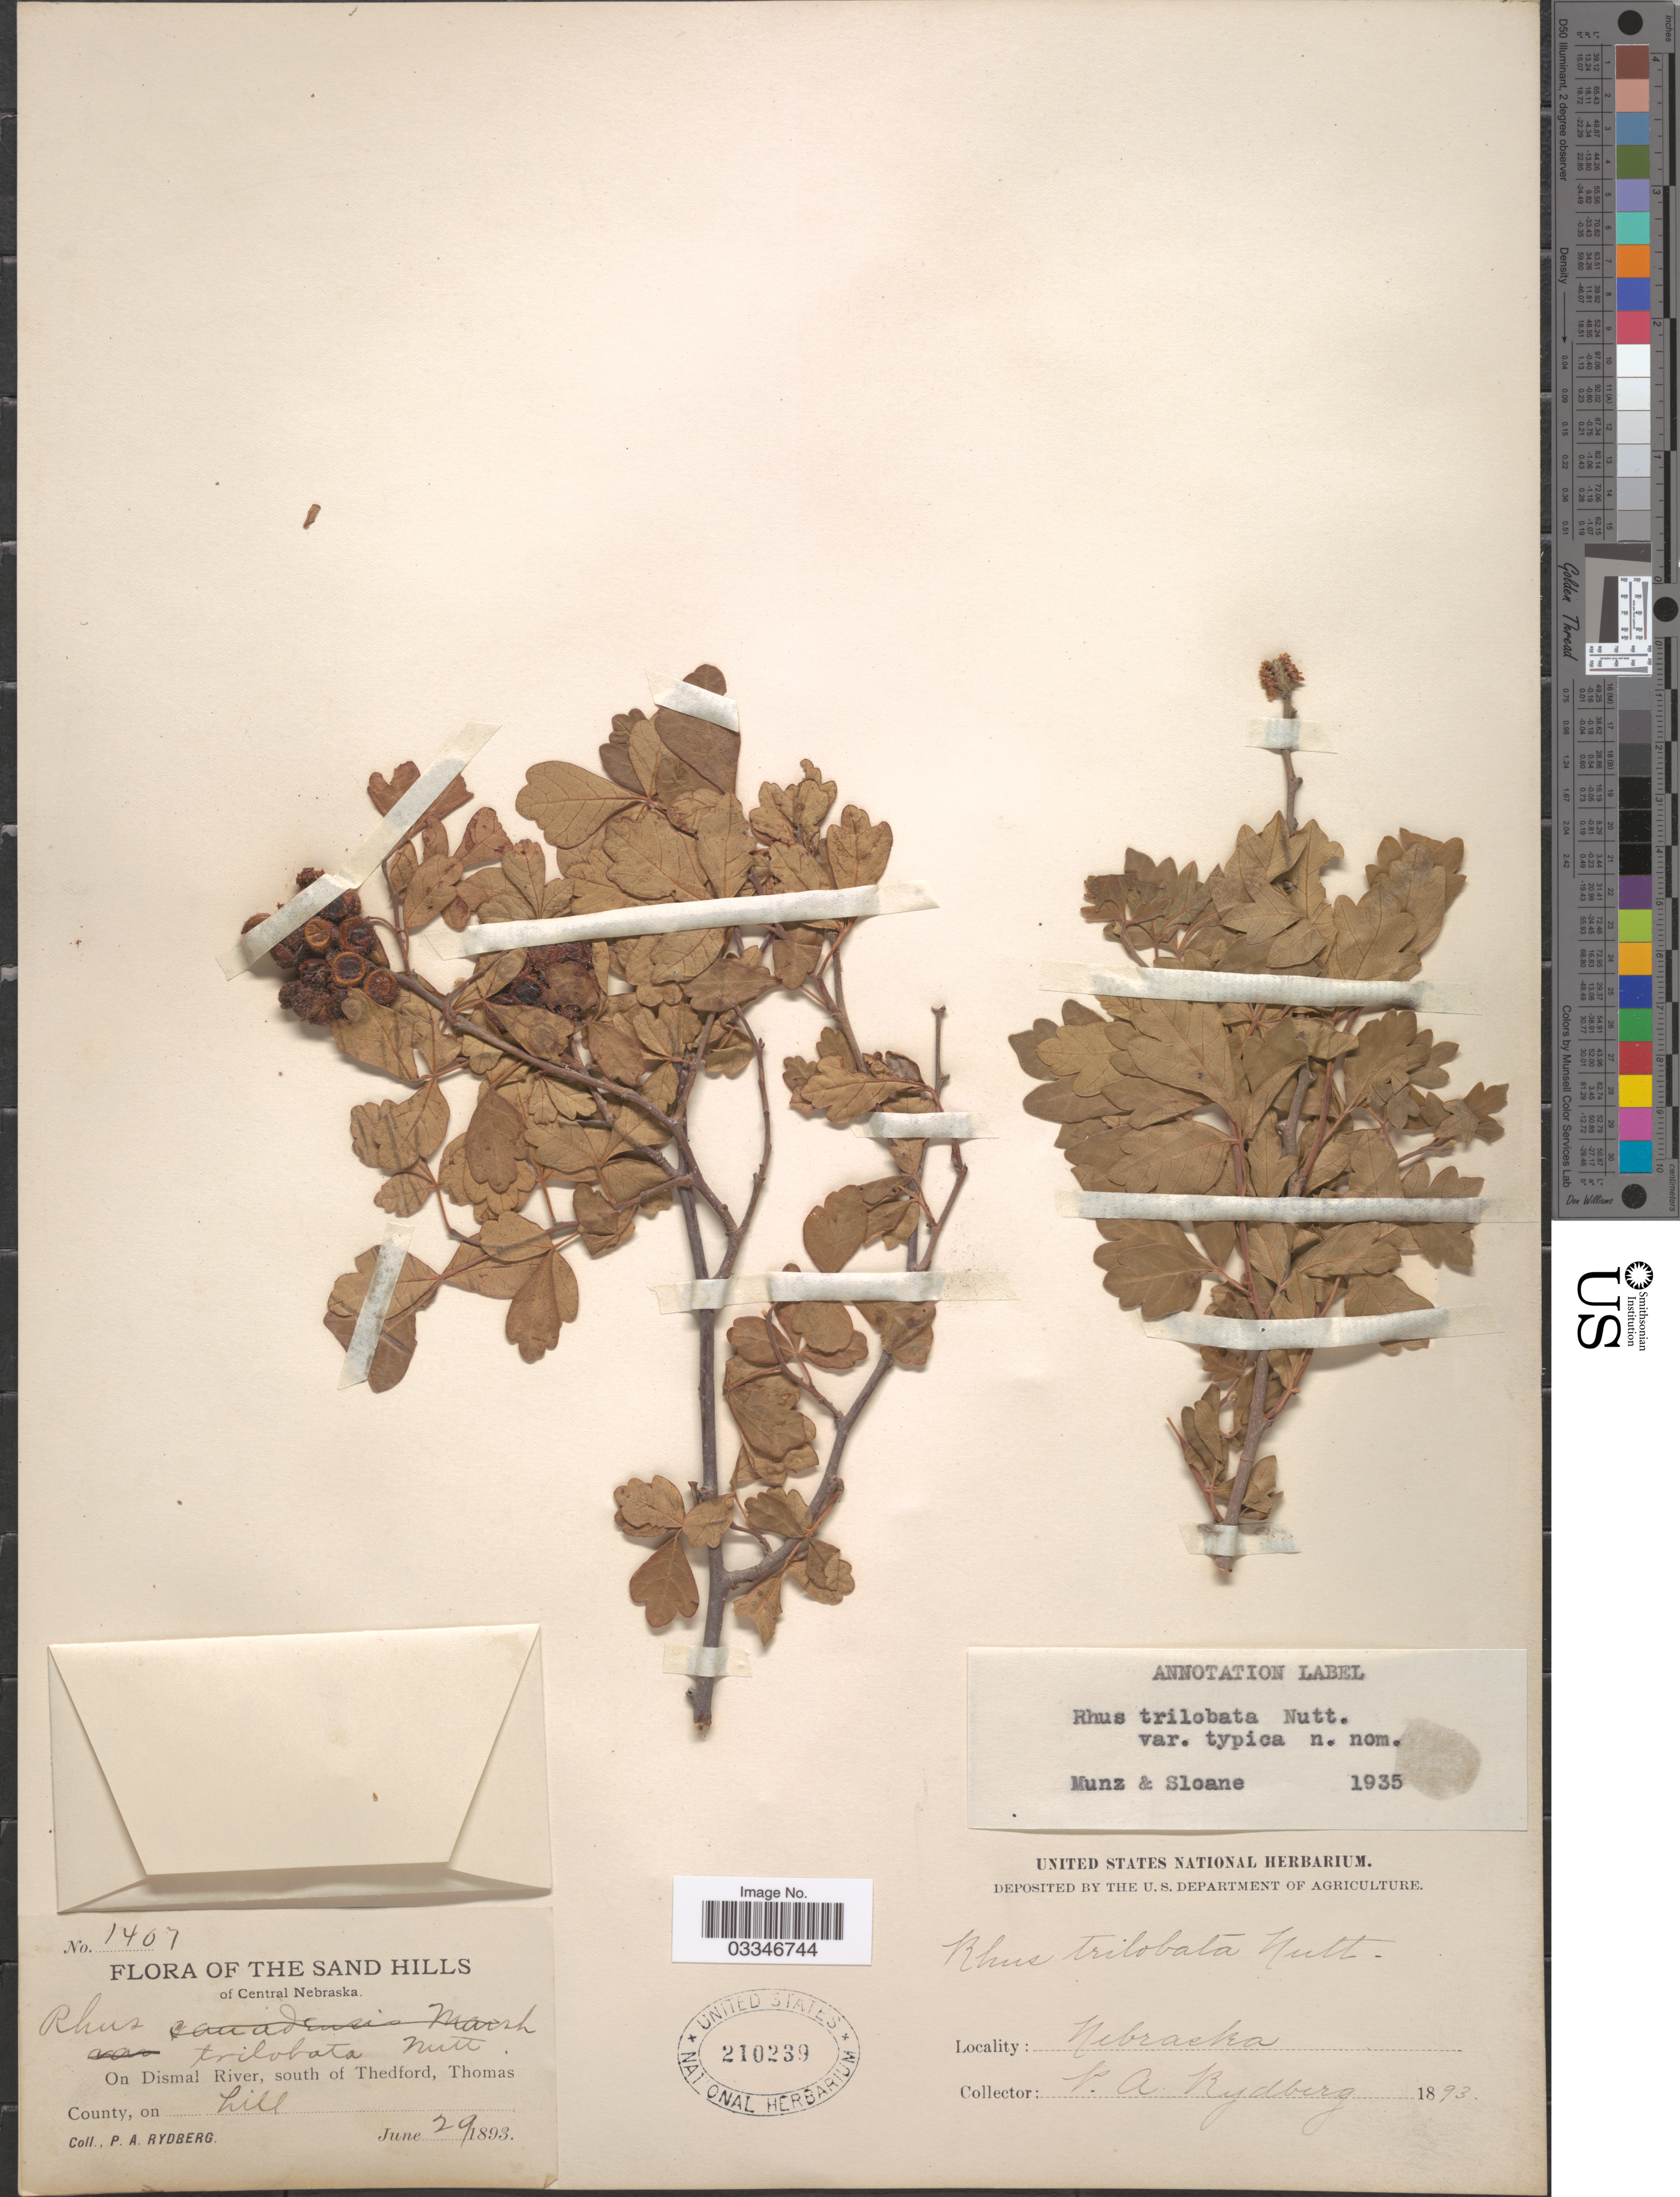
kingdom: Plantae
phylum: Tracheophyta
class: Magnoliopsida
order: Sapindales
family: Anacardiaceae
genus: Rhus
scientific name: Rhus trilobata var. typica Munz & Sloane ined.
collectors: P. A. Rydberg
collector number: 1407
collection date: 1893-06-29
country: United States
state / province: Nebraska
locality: The Sand Hills of Central Nebraska. On Dismal River, south of Thedford, Thomas County, on hill.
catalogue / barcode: US 210239